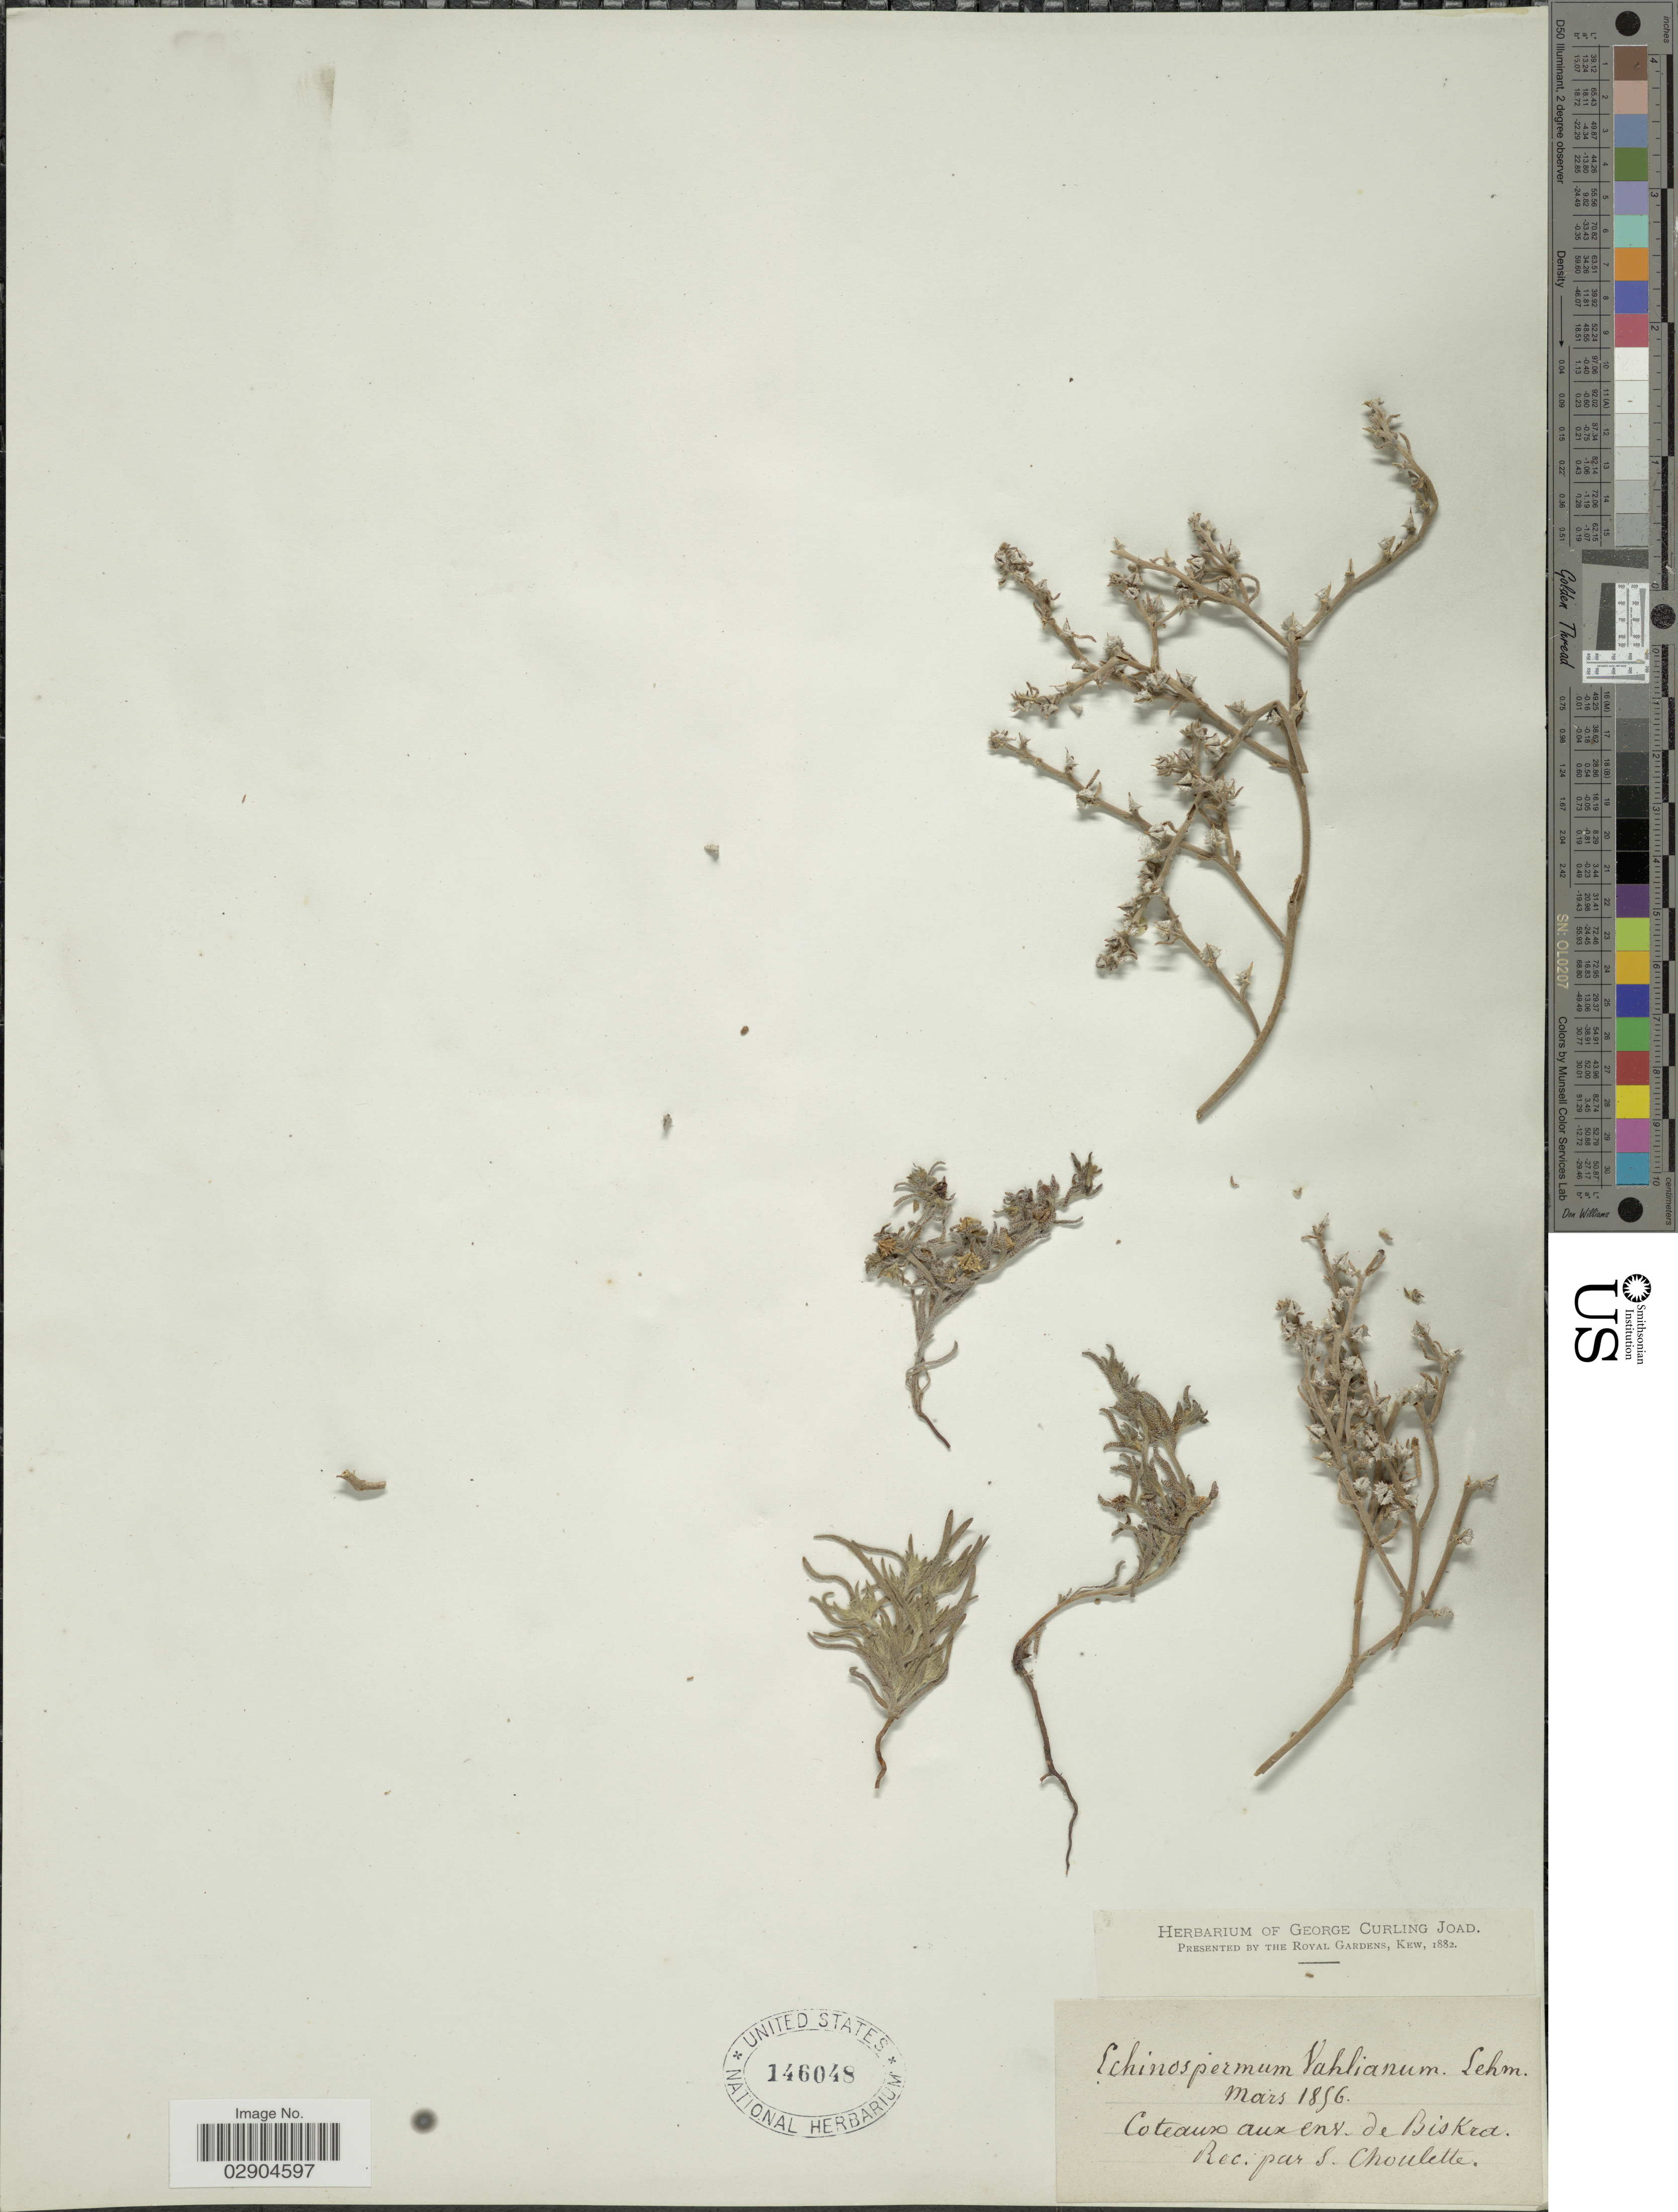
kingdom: Plantae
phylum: Tracheophyta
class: Magnoliopsida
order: Boraginales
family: Boraginaceae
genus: Lappula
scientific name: Lappula vahliana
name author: Nabelek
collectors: S. Choulette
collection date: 1856-03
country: Algeria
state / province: Biskra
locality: Coteaux aux env. de Biskra.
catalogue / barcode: US 146048